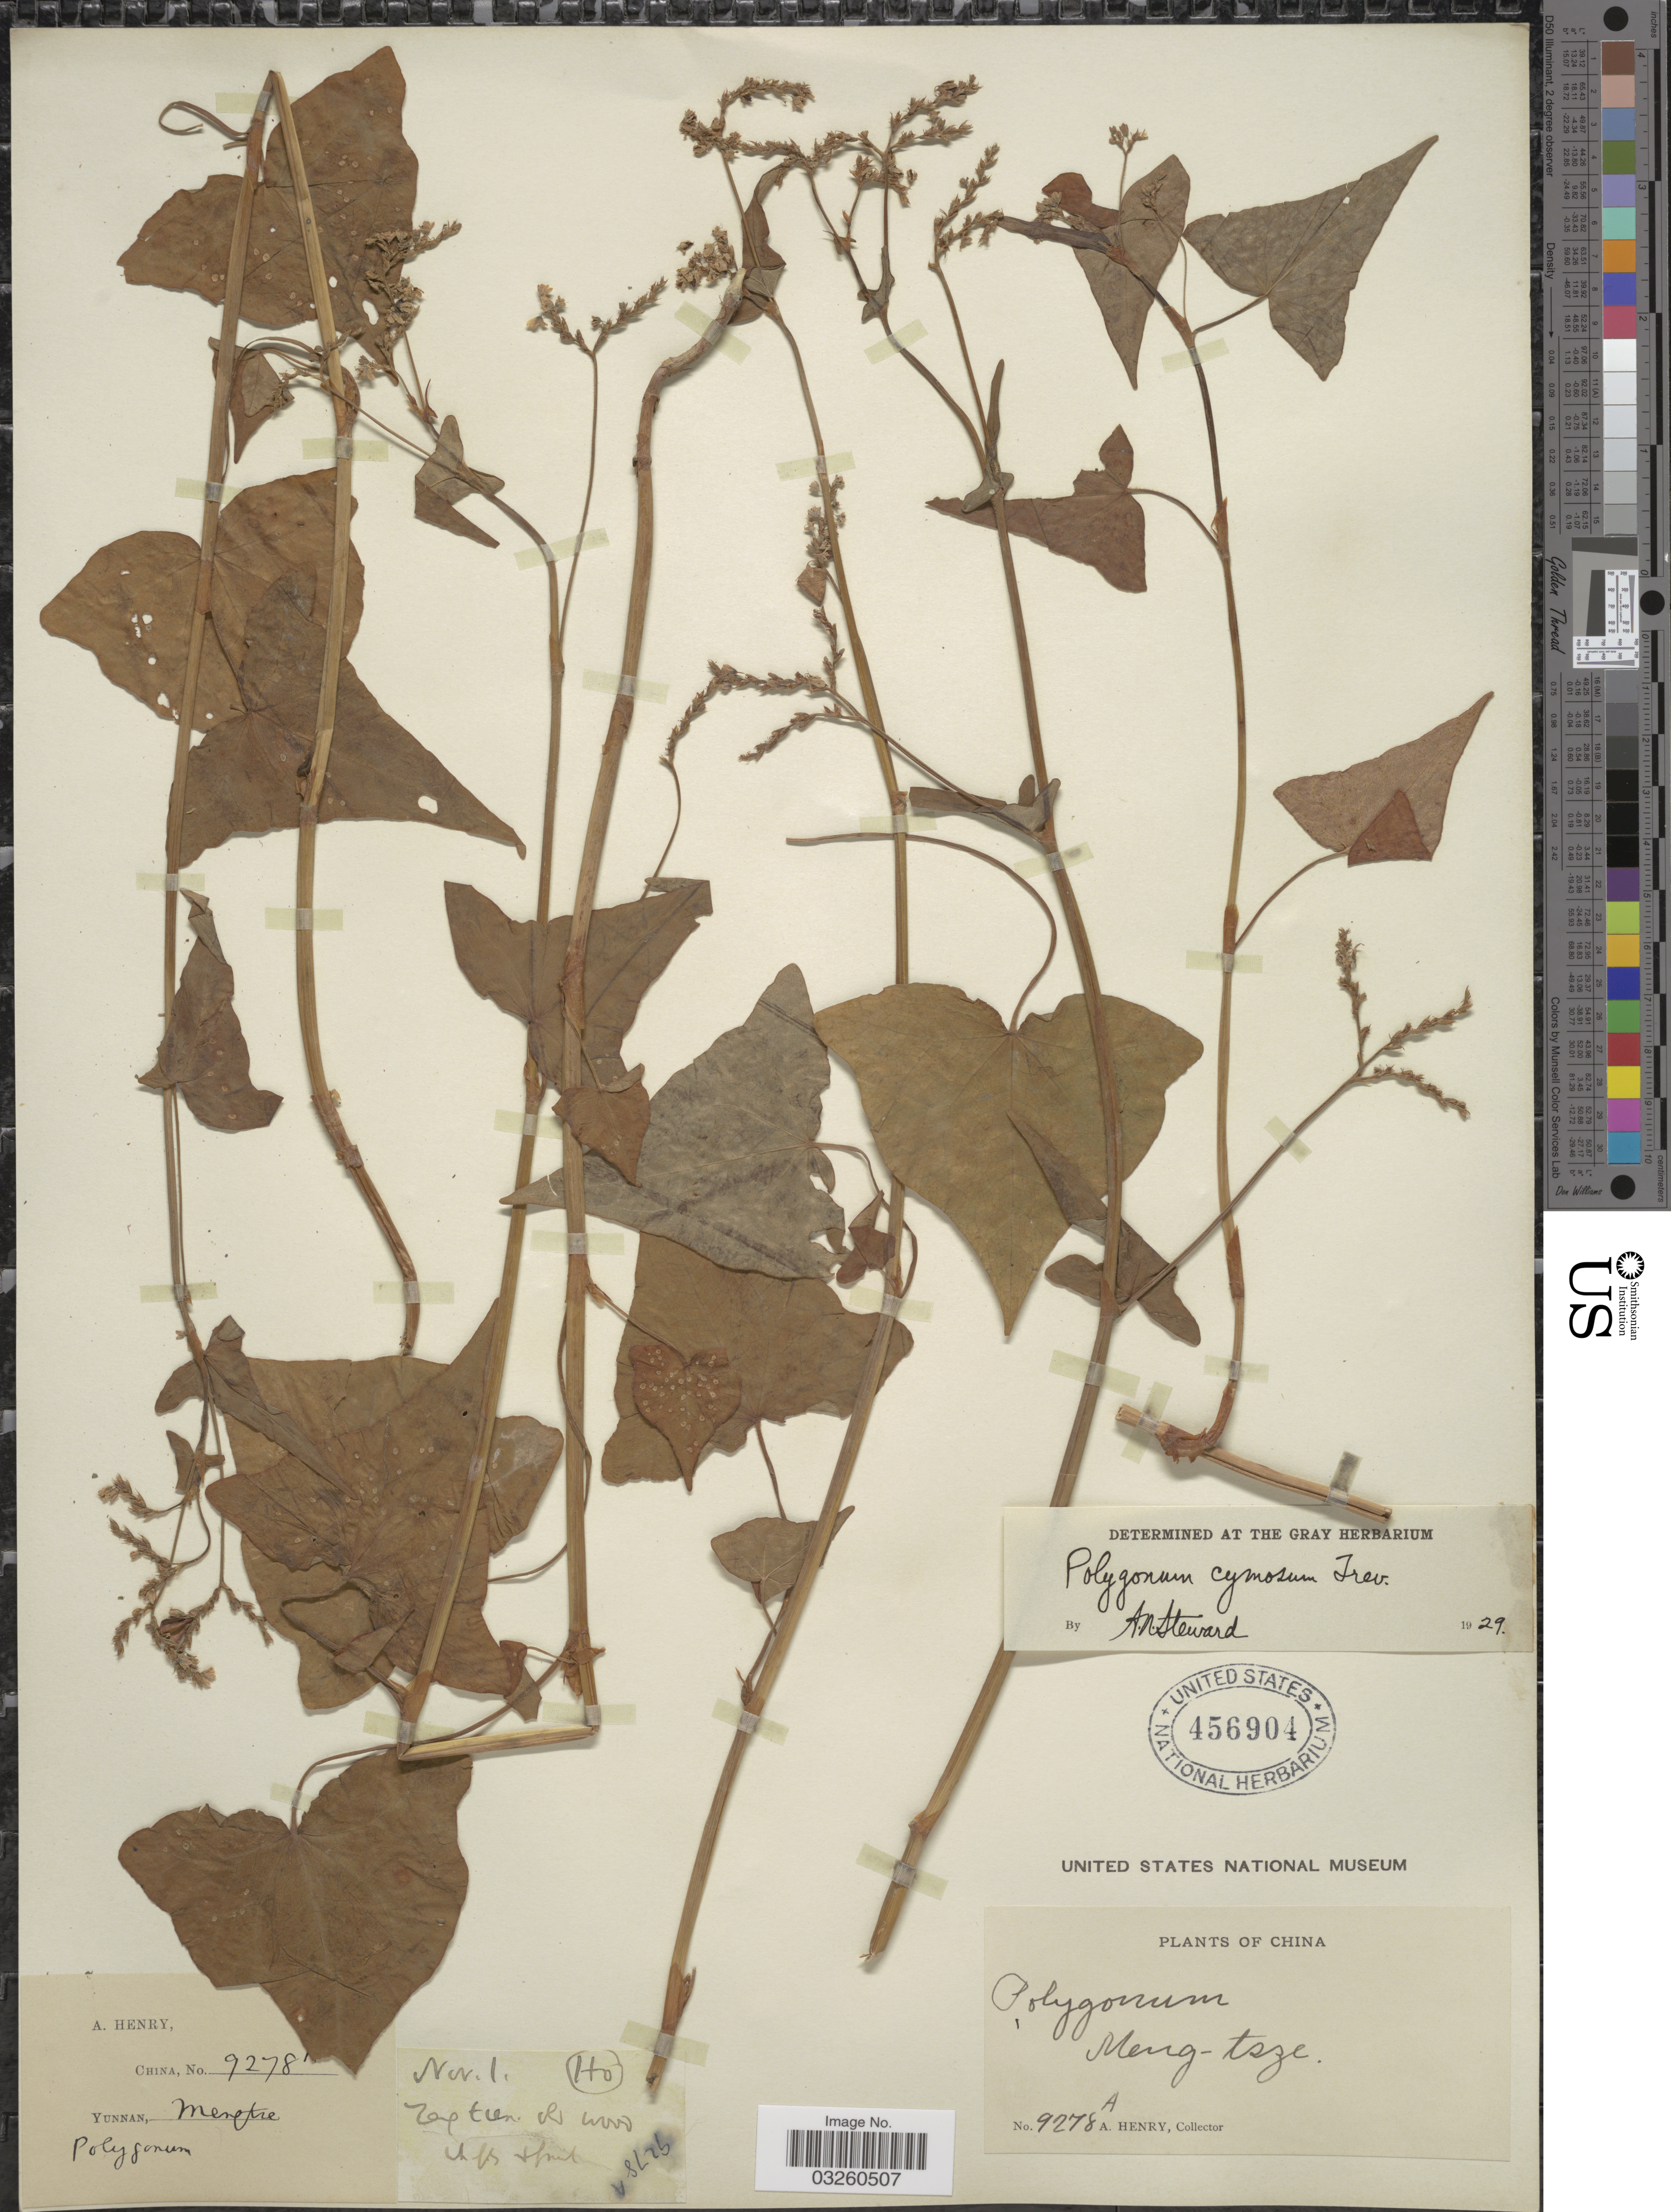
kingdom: Plantae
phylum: Tracheophyta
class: Magnoliopsida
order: Caryophyllales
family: Polygonaceae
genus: Fagopyrum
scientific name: Fagopyrum cymosum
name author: (Trevir.) Meisn.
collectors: A. Henry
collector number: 9278 A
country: China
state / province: Yunnan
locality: Mengtze. Zang tien. Ho.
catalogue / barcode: US 456904